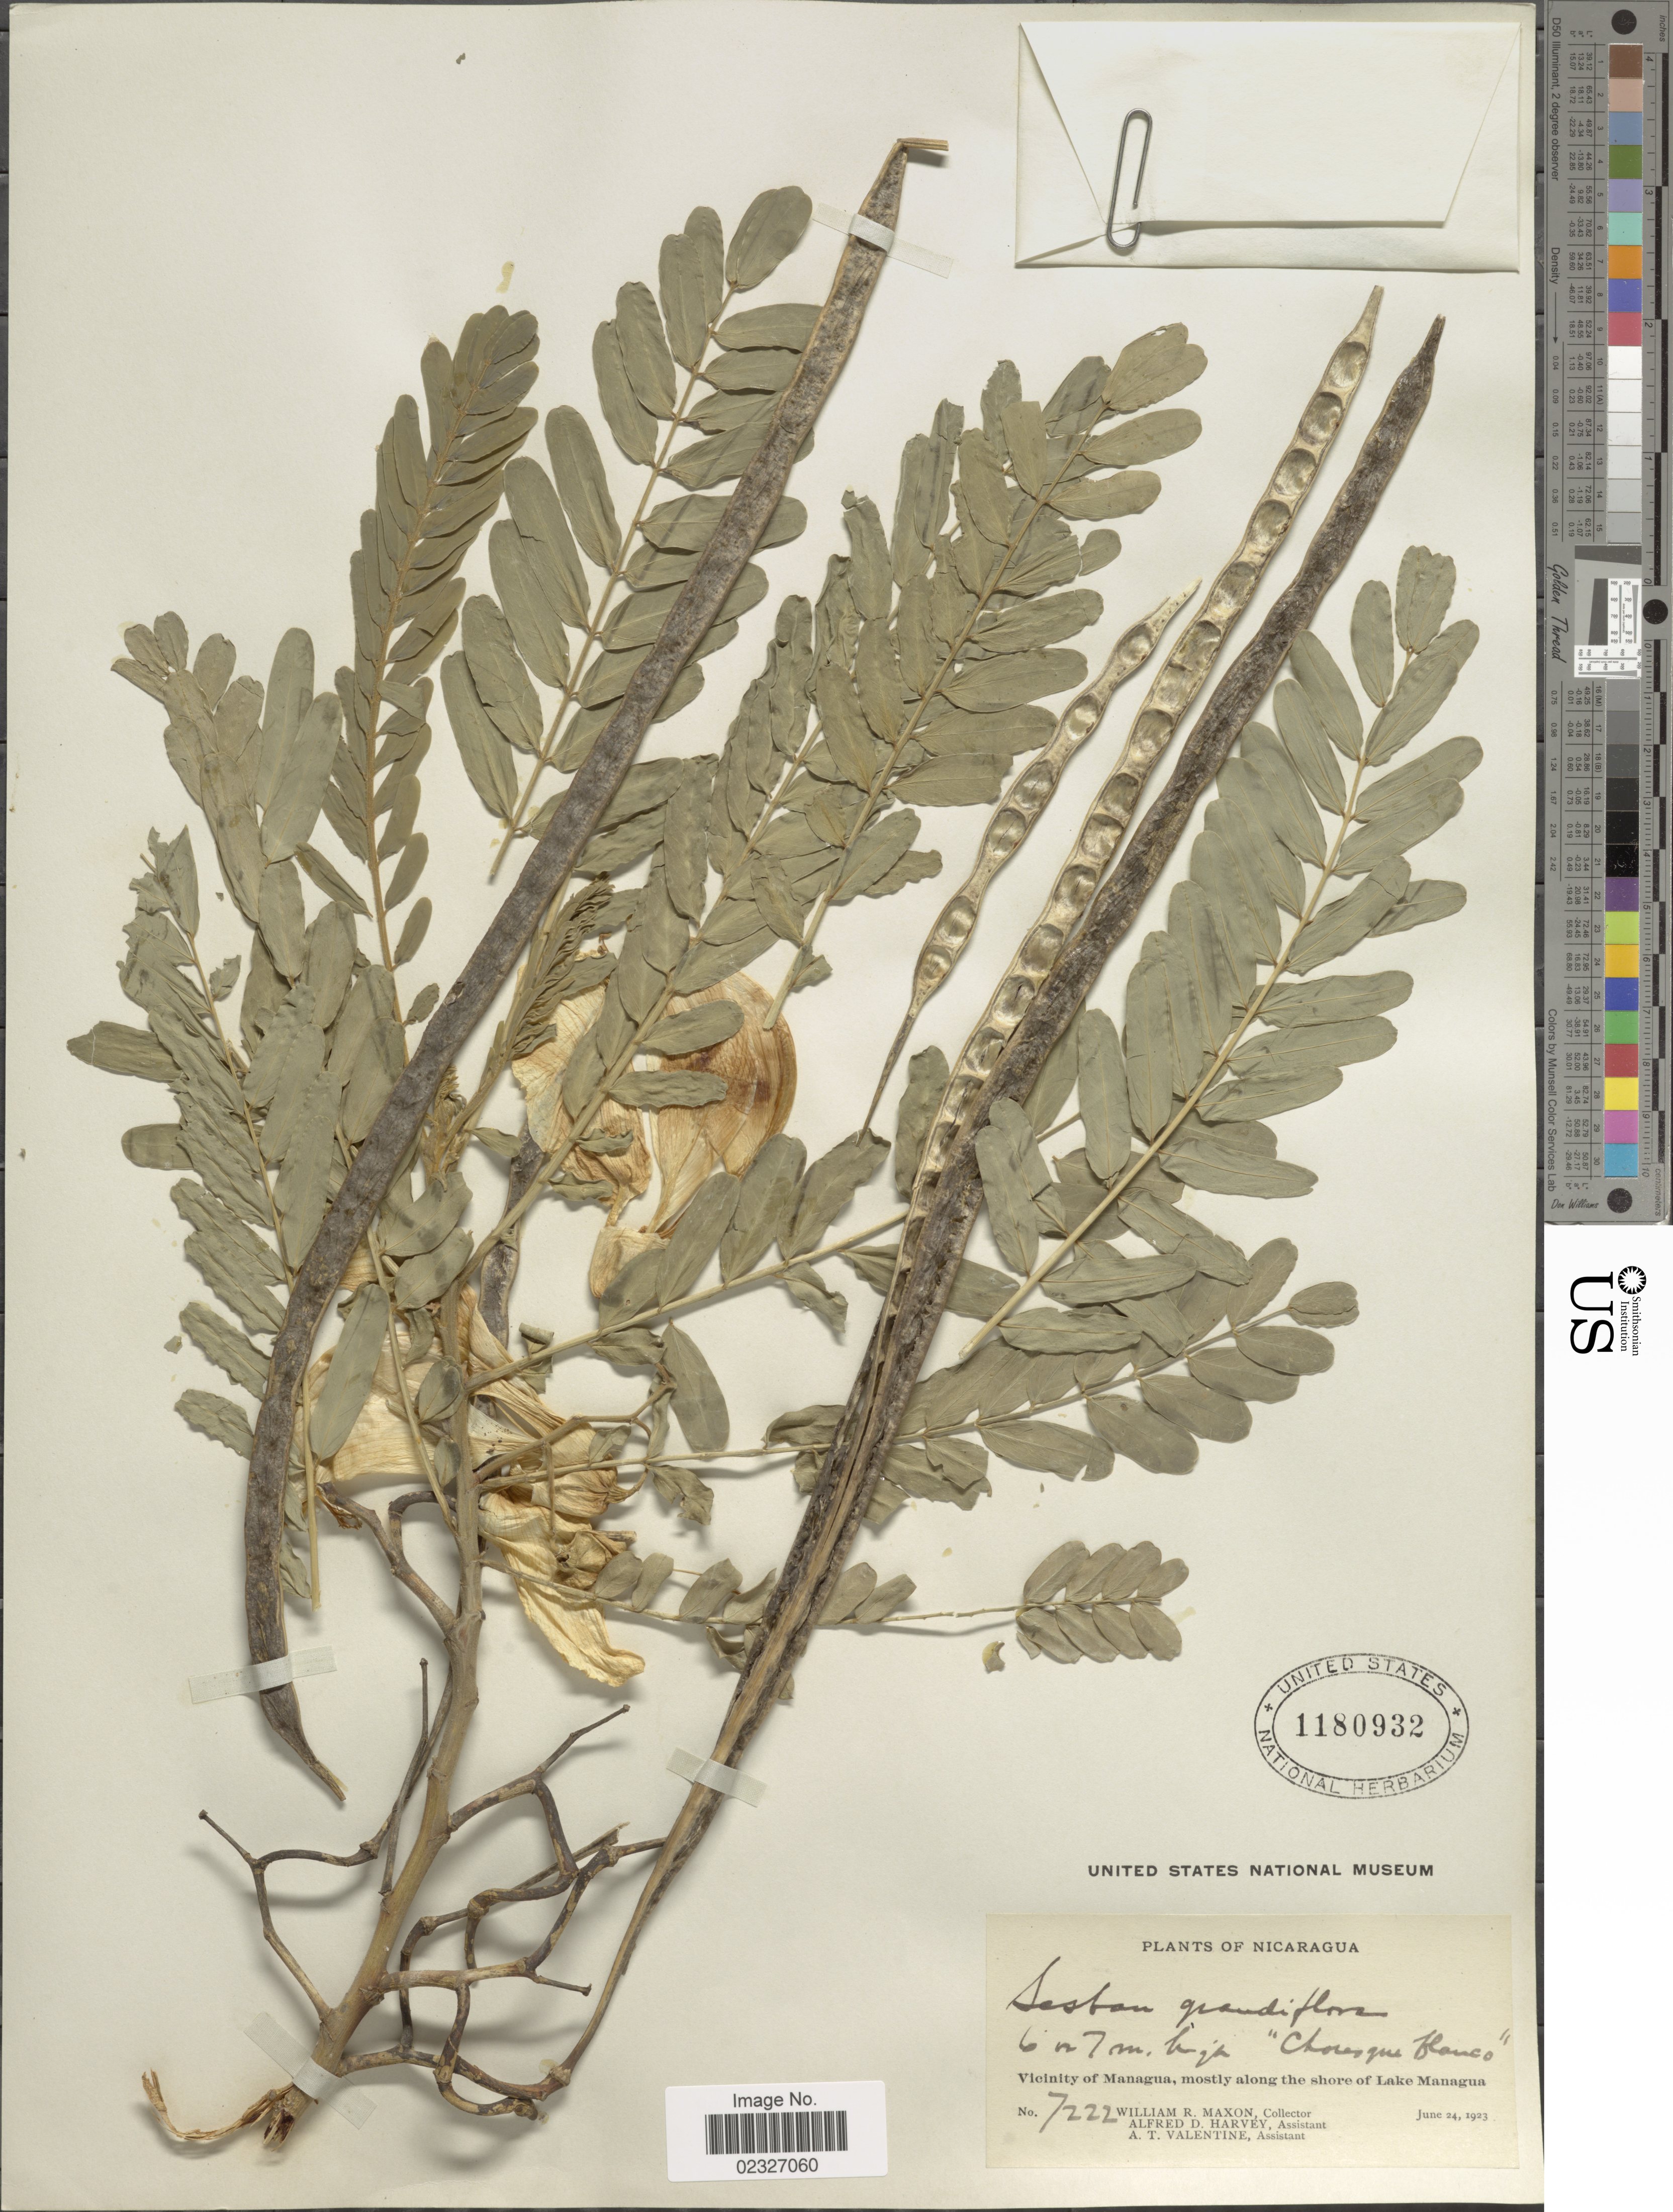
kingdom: Plantae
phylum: Tracheophyta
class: Magnoliopsida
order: Fabales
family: Fabaceae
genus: Sesbania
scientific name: Sesbania grandiflora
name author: (L.) Poir.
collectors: W. R. Maxon, A. D. Harvey & A. Valentine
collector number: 7222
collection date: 1923-06-24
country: Nicaragua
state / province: Managua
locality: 'Choresque blanco', Vicinity of Managua, mostly along the shore of Lake Managua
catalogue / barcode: US 1180932